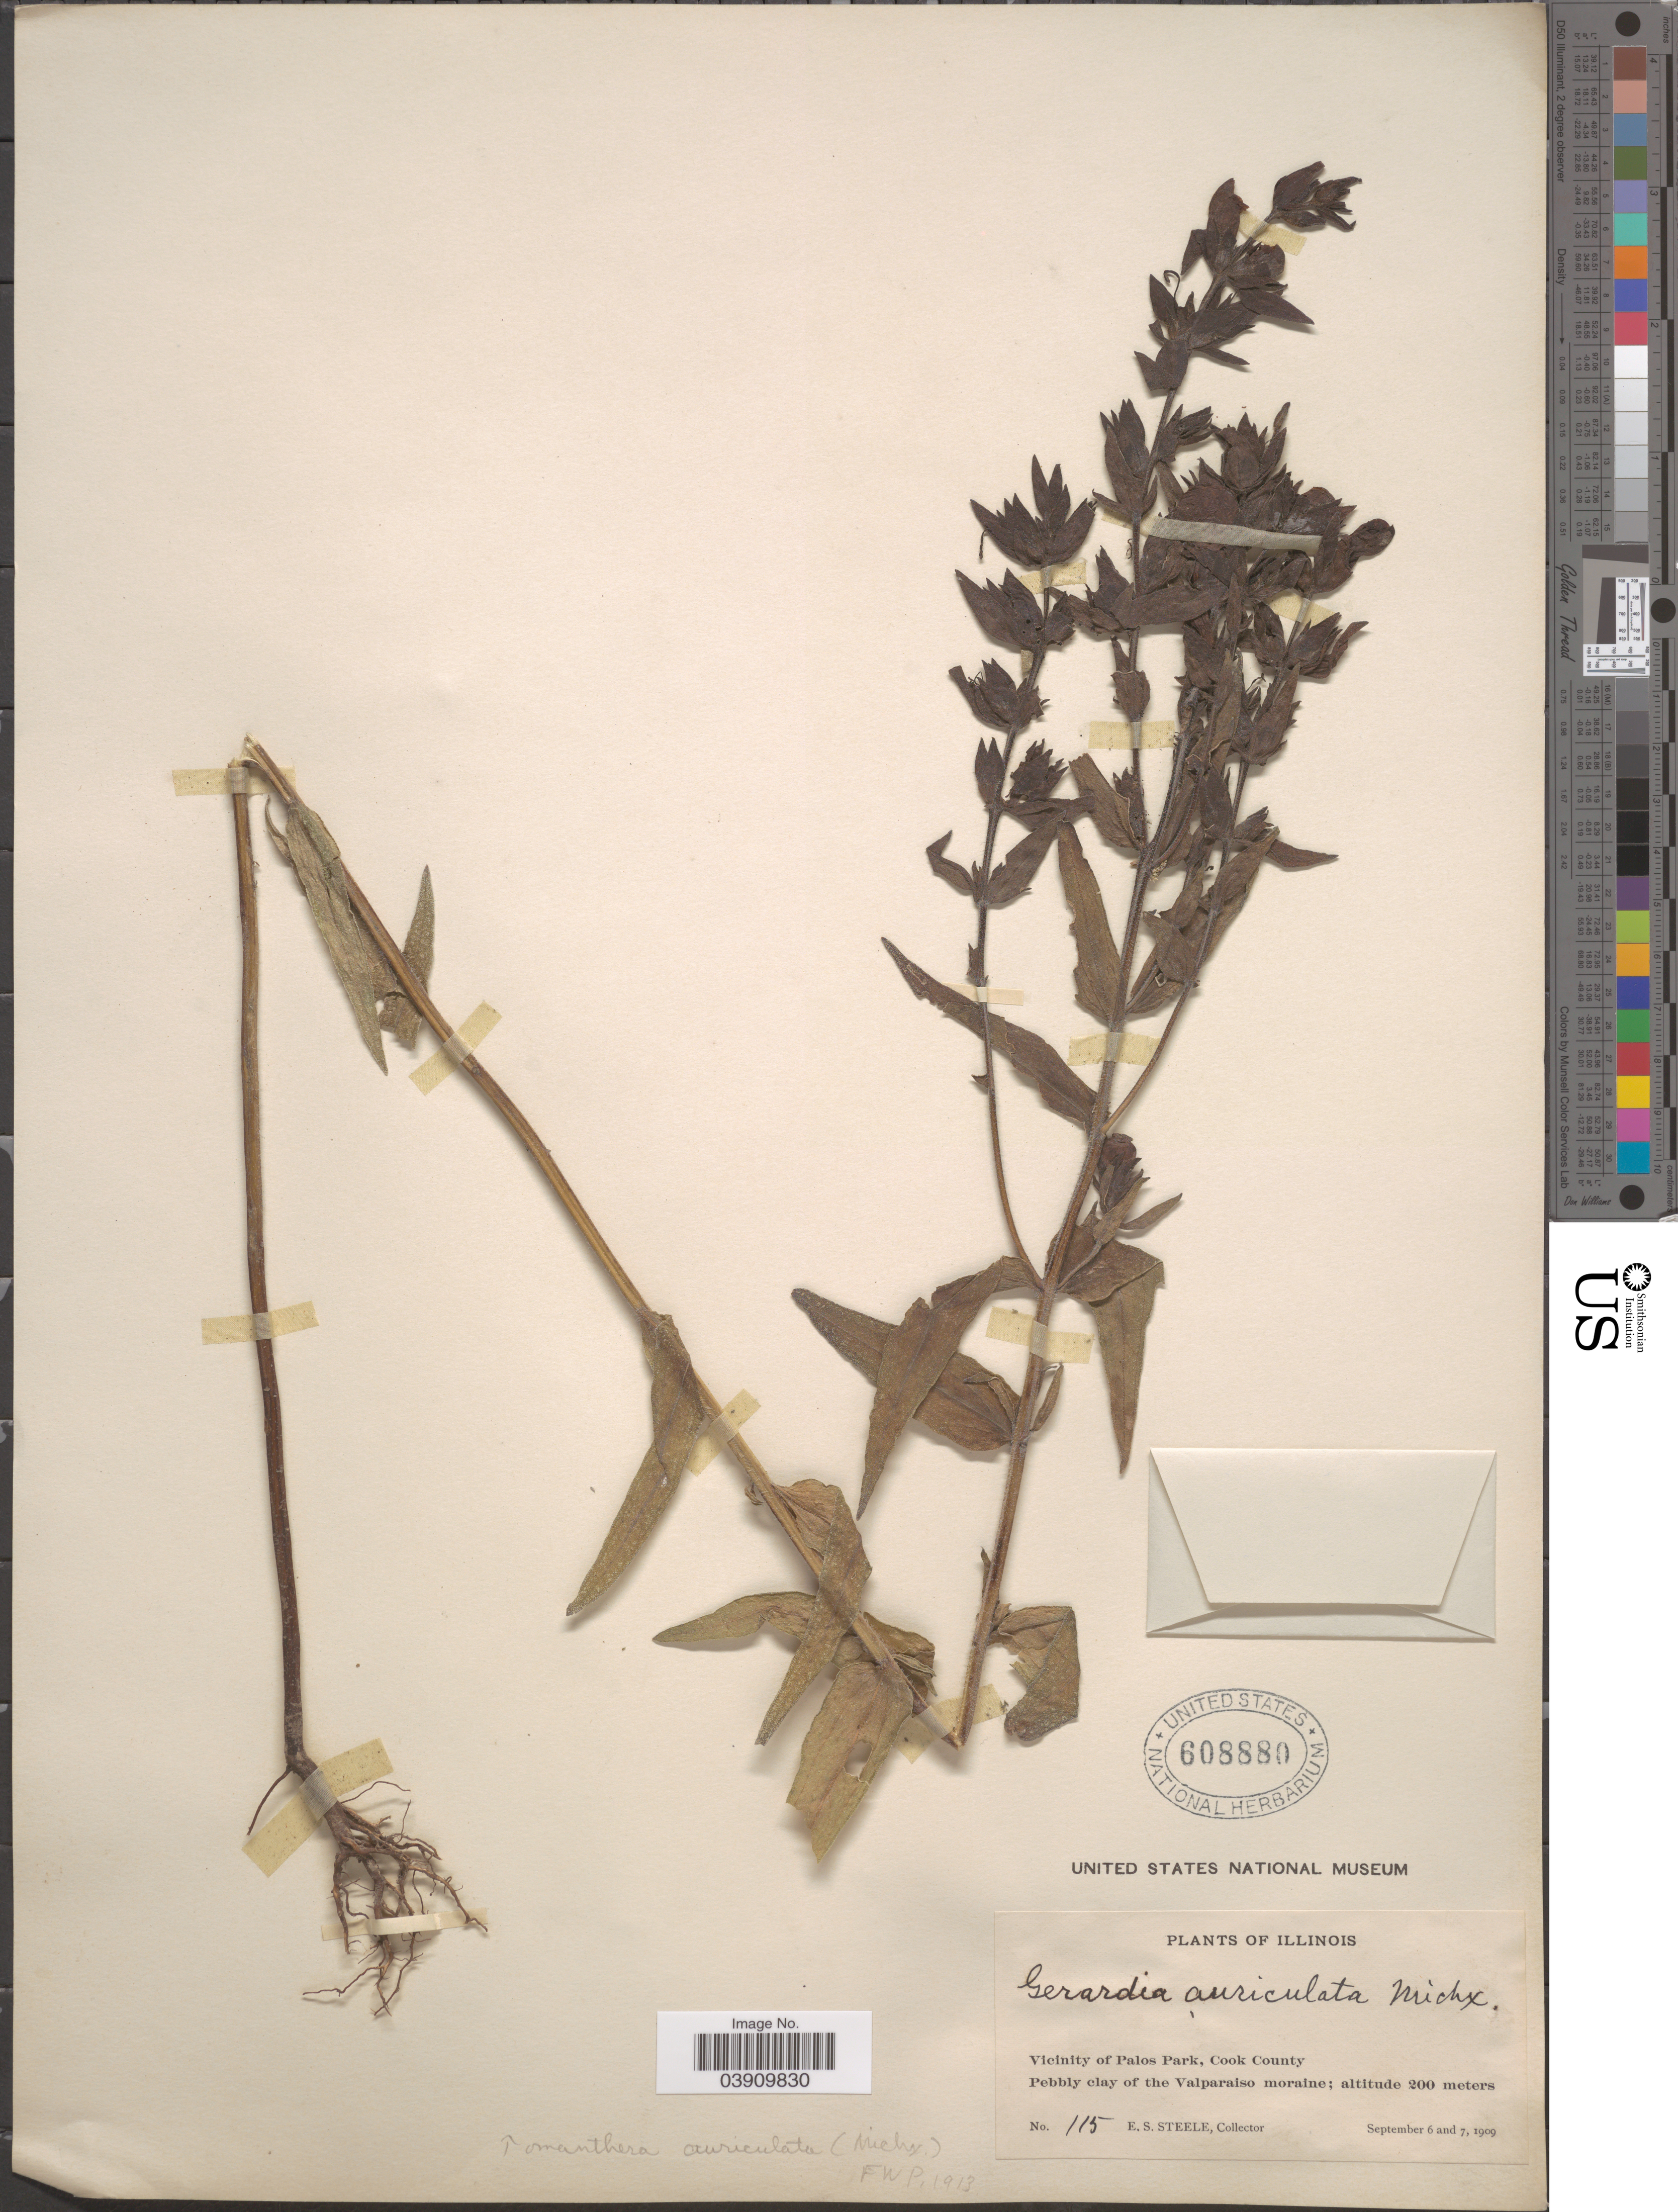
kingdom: Plantae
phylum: Tracheophyta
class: Magnoliopsida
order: Lamiales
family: Orobanchaceae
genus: Tomanthera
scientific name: Tomanthera auriculata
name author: (Michx.) Raf.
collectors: E. Steele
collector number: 115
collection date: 1909-09-06/1909-09-07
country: United States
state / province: Illinois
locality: Vicinity of Palos Park, Cook County. Pebbly clay of the Valparaiso moraine.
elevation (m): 200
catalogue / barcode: US 608880